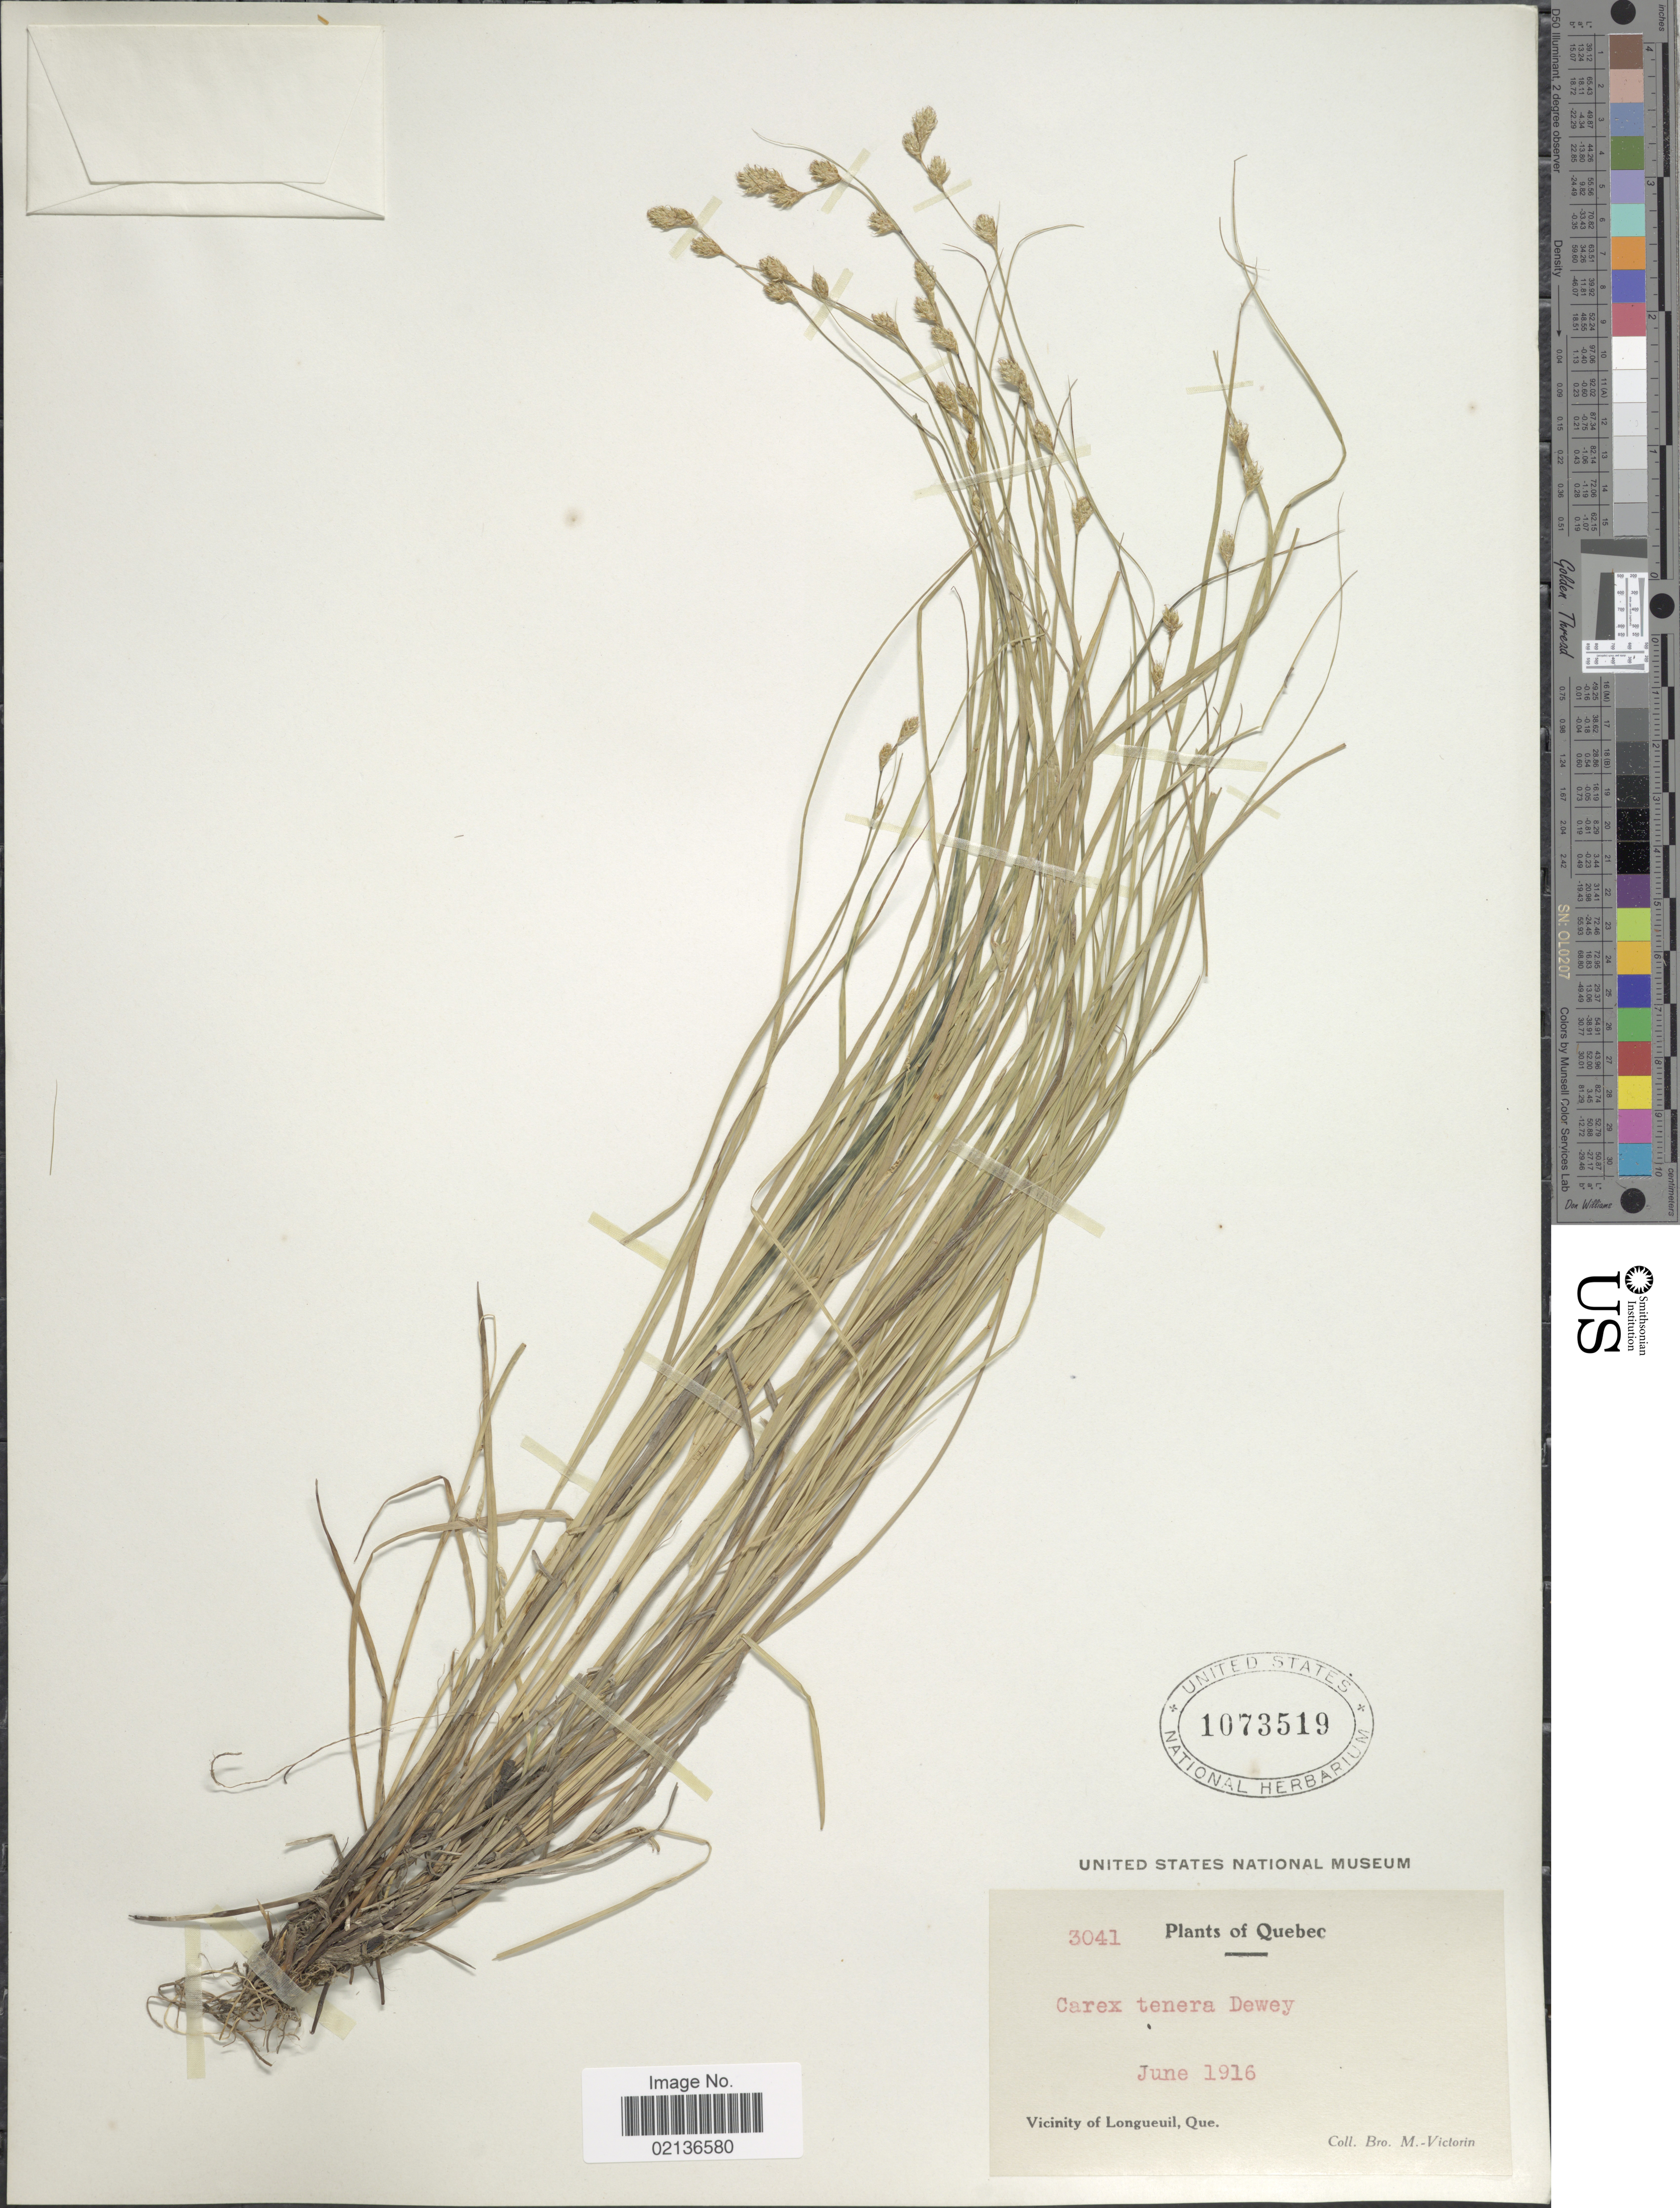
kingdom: Plantae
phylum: Tracheophyta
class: Liliopsida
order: Poales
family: Cyperaceae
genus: Carex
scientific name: Carex tenera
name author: Dewey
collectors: Fr. Marie-Victorin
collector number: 3041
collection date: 1916-06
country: Canada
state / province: Quebec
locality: Vicinity of Longueuil, Que.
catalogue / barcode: US 1073519